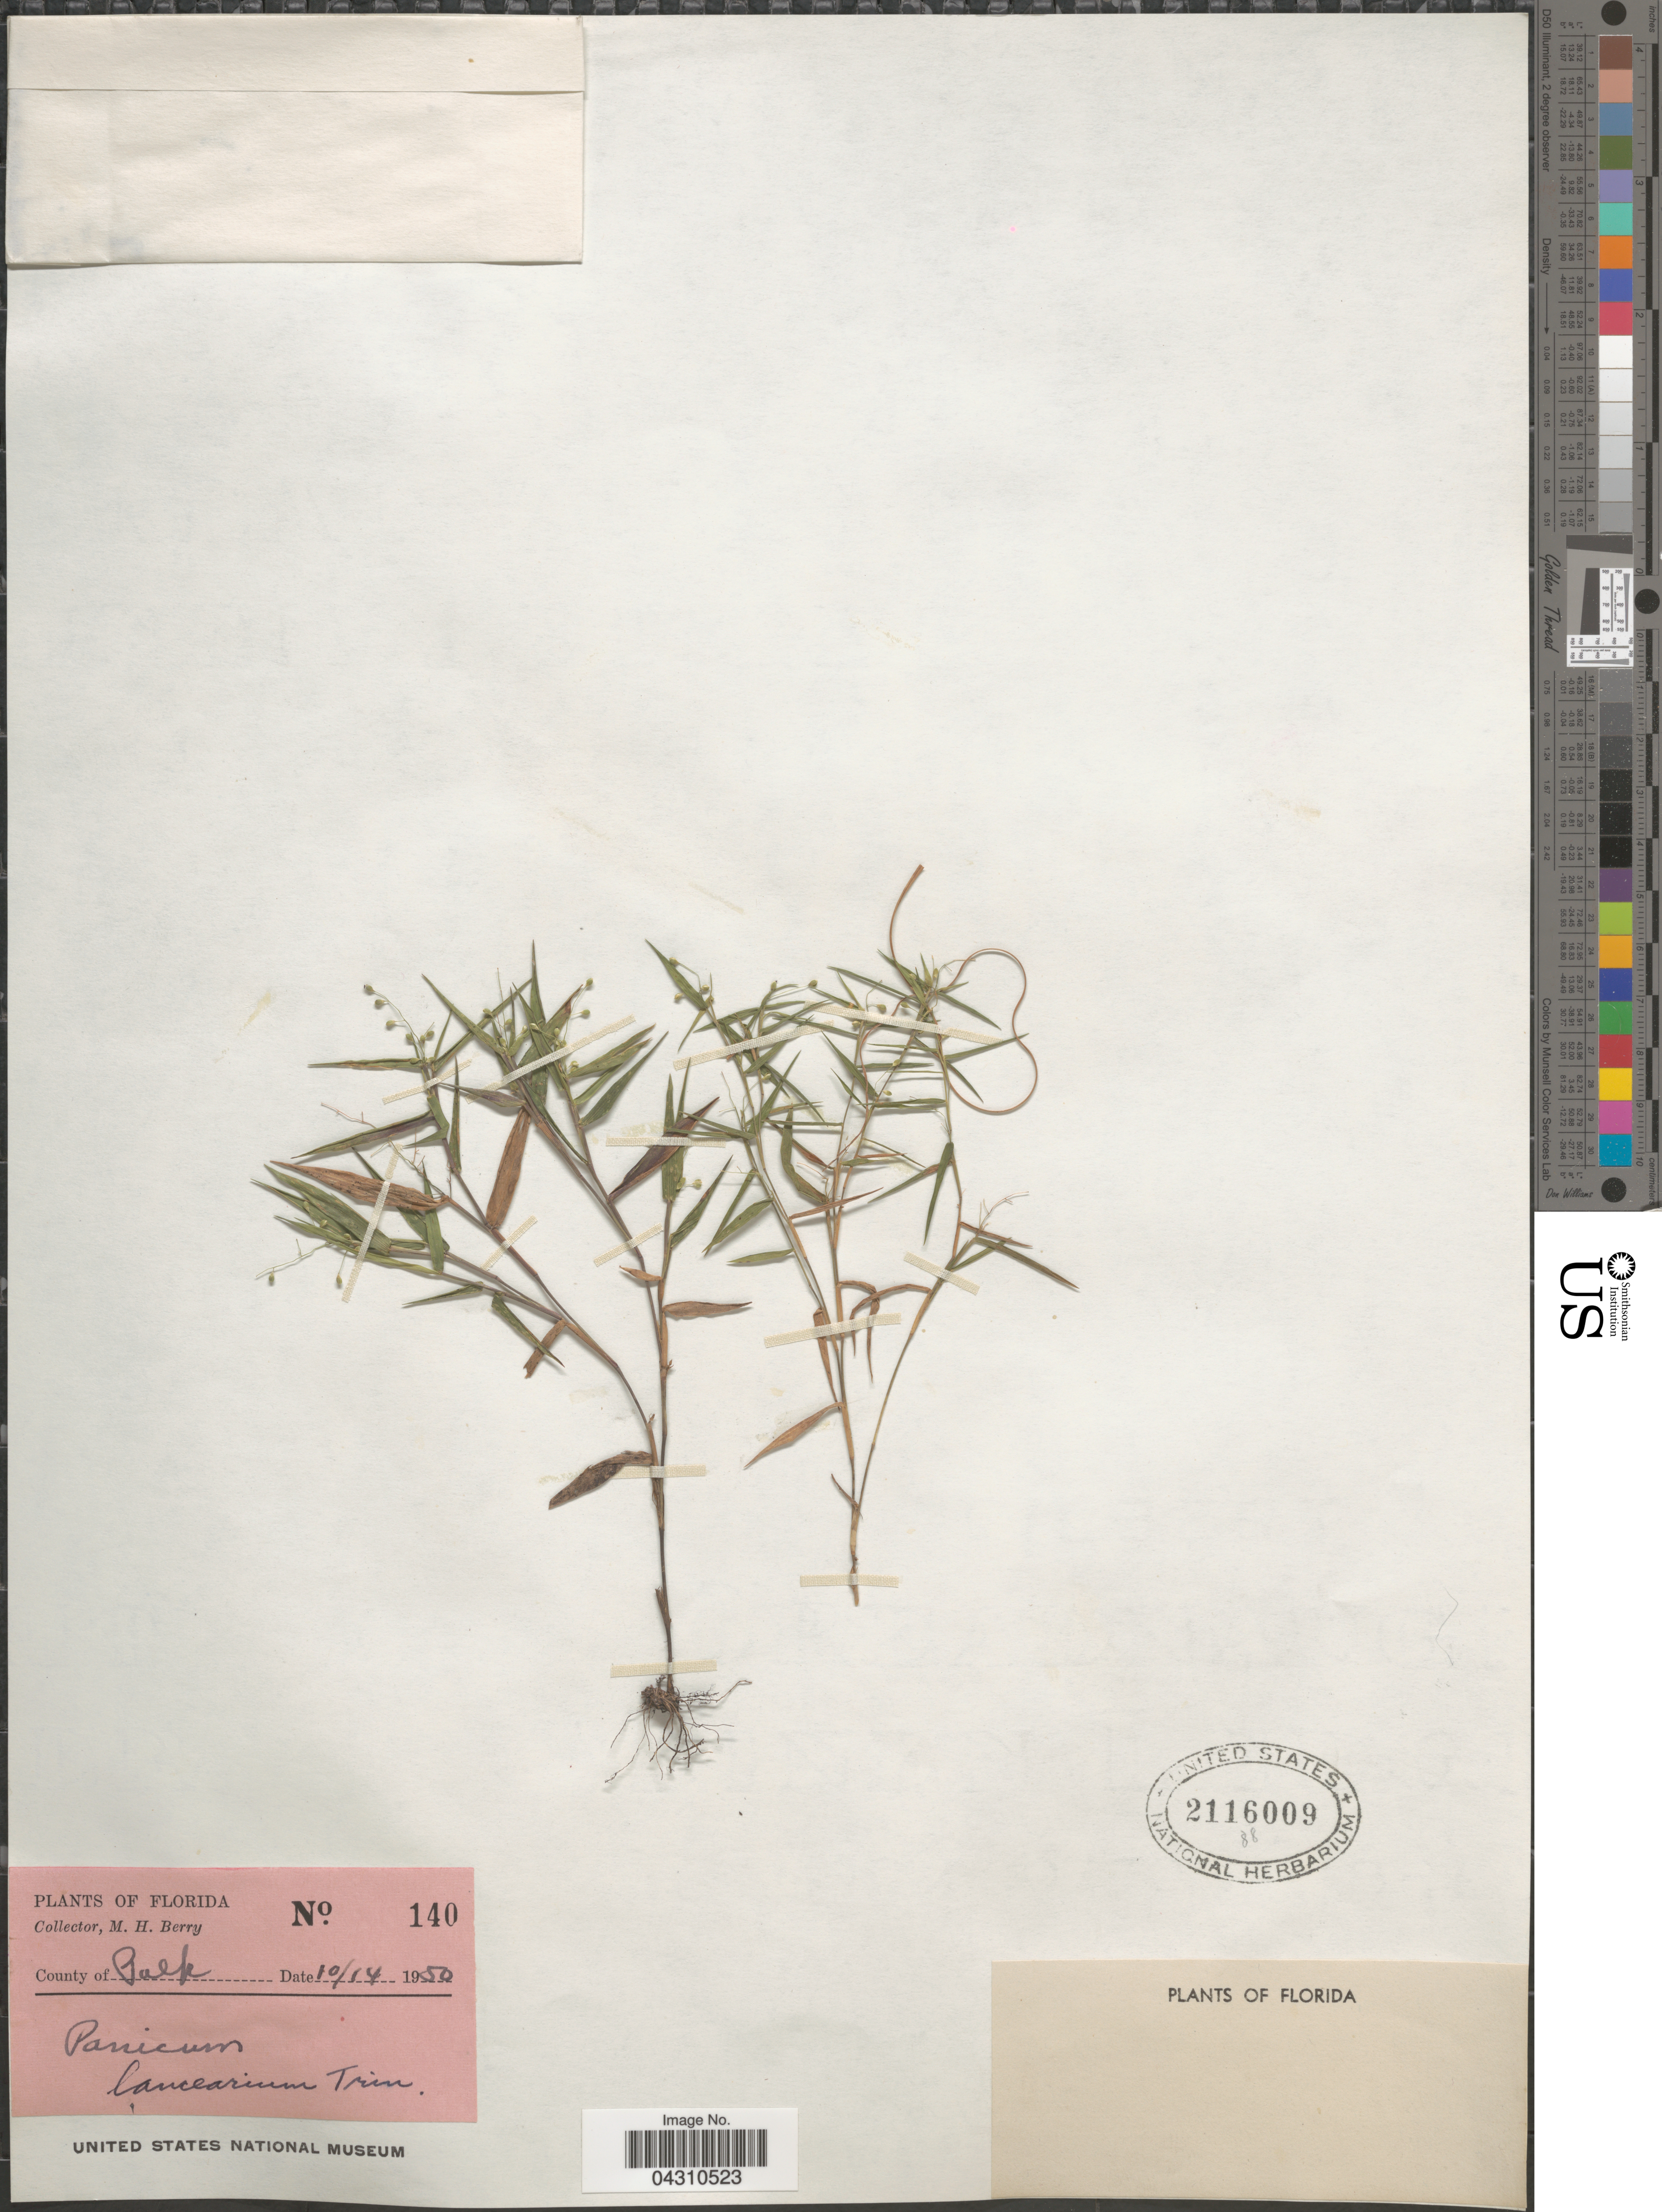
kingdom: Plantae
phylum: Tracheophyta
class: Liliopsida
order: Poales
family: Poaceae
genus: Dichanthelium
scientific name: Dichanthelium portoricense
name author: (Desv. ex Ham.) B.F. Hansen & Wunderlin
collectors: M. Berry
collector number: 140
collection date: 1950-10-14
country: United States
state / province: Florida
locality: County of Polk.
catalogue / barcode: US 2116009